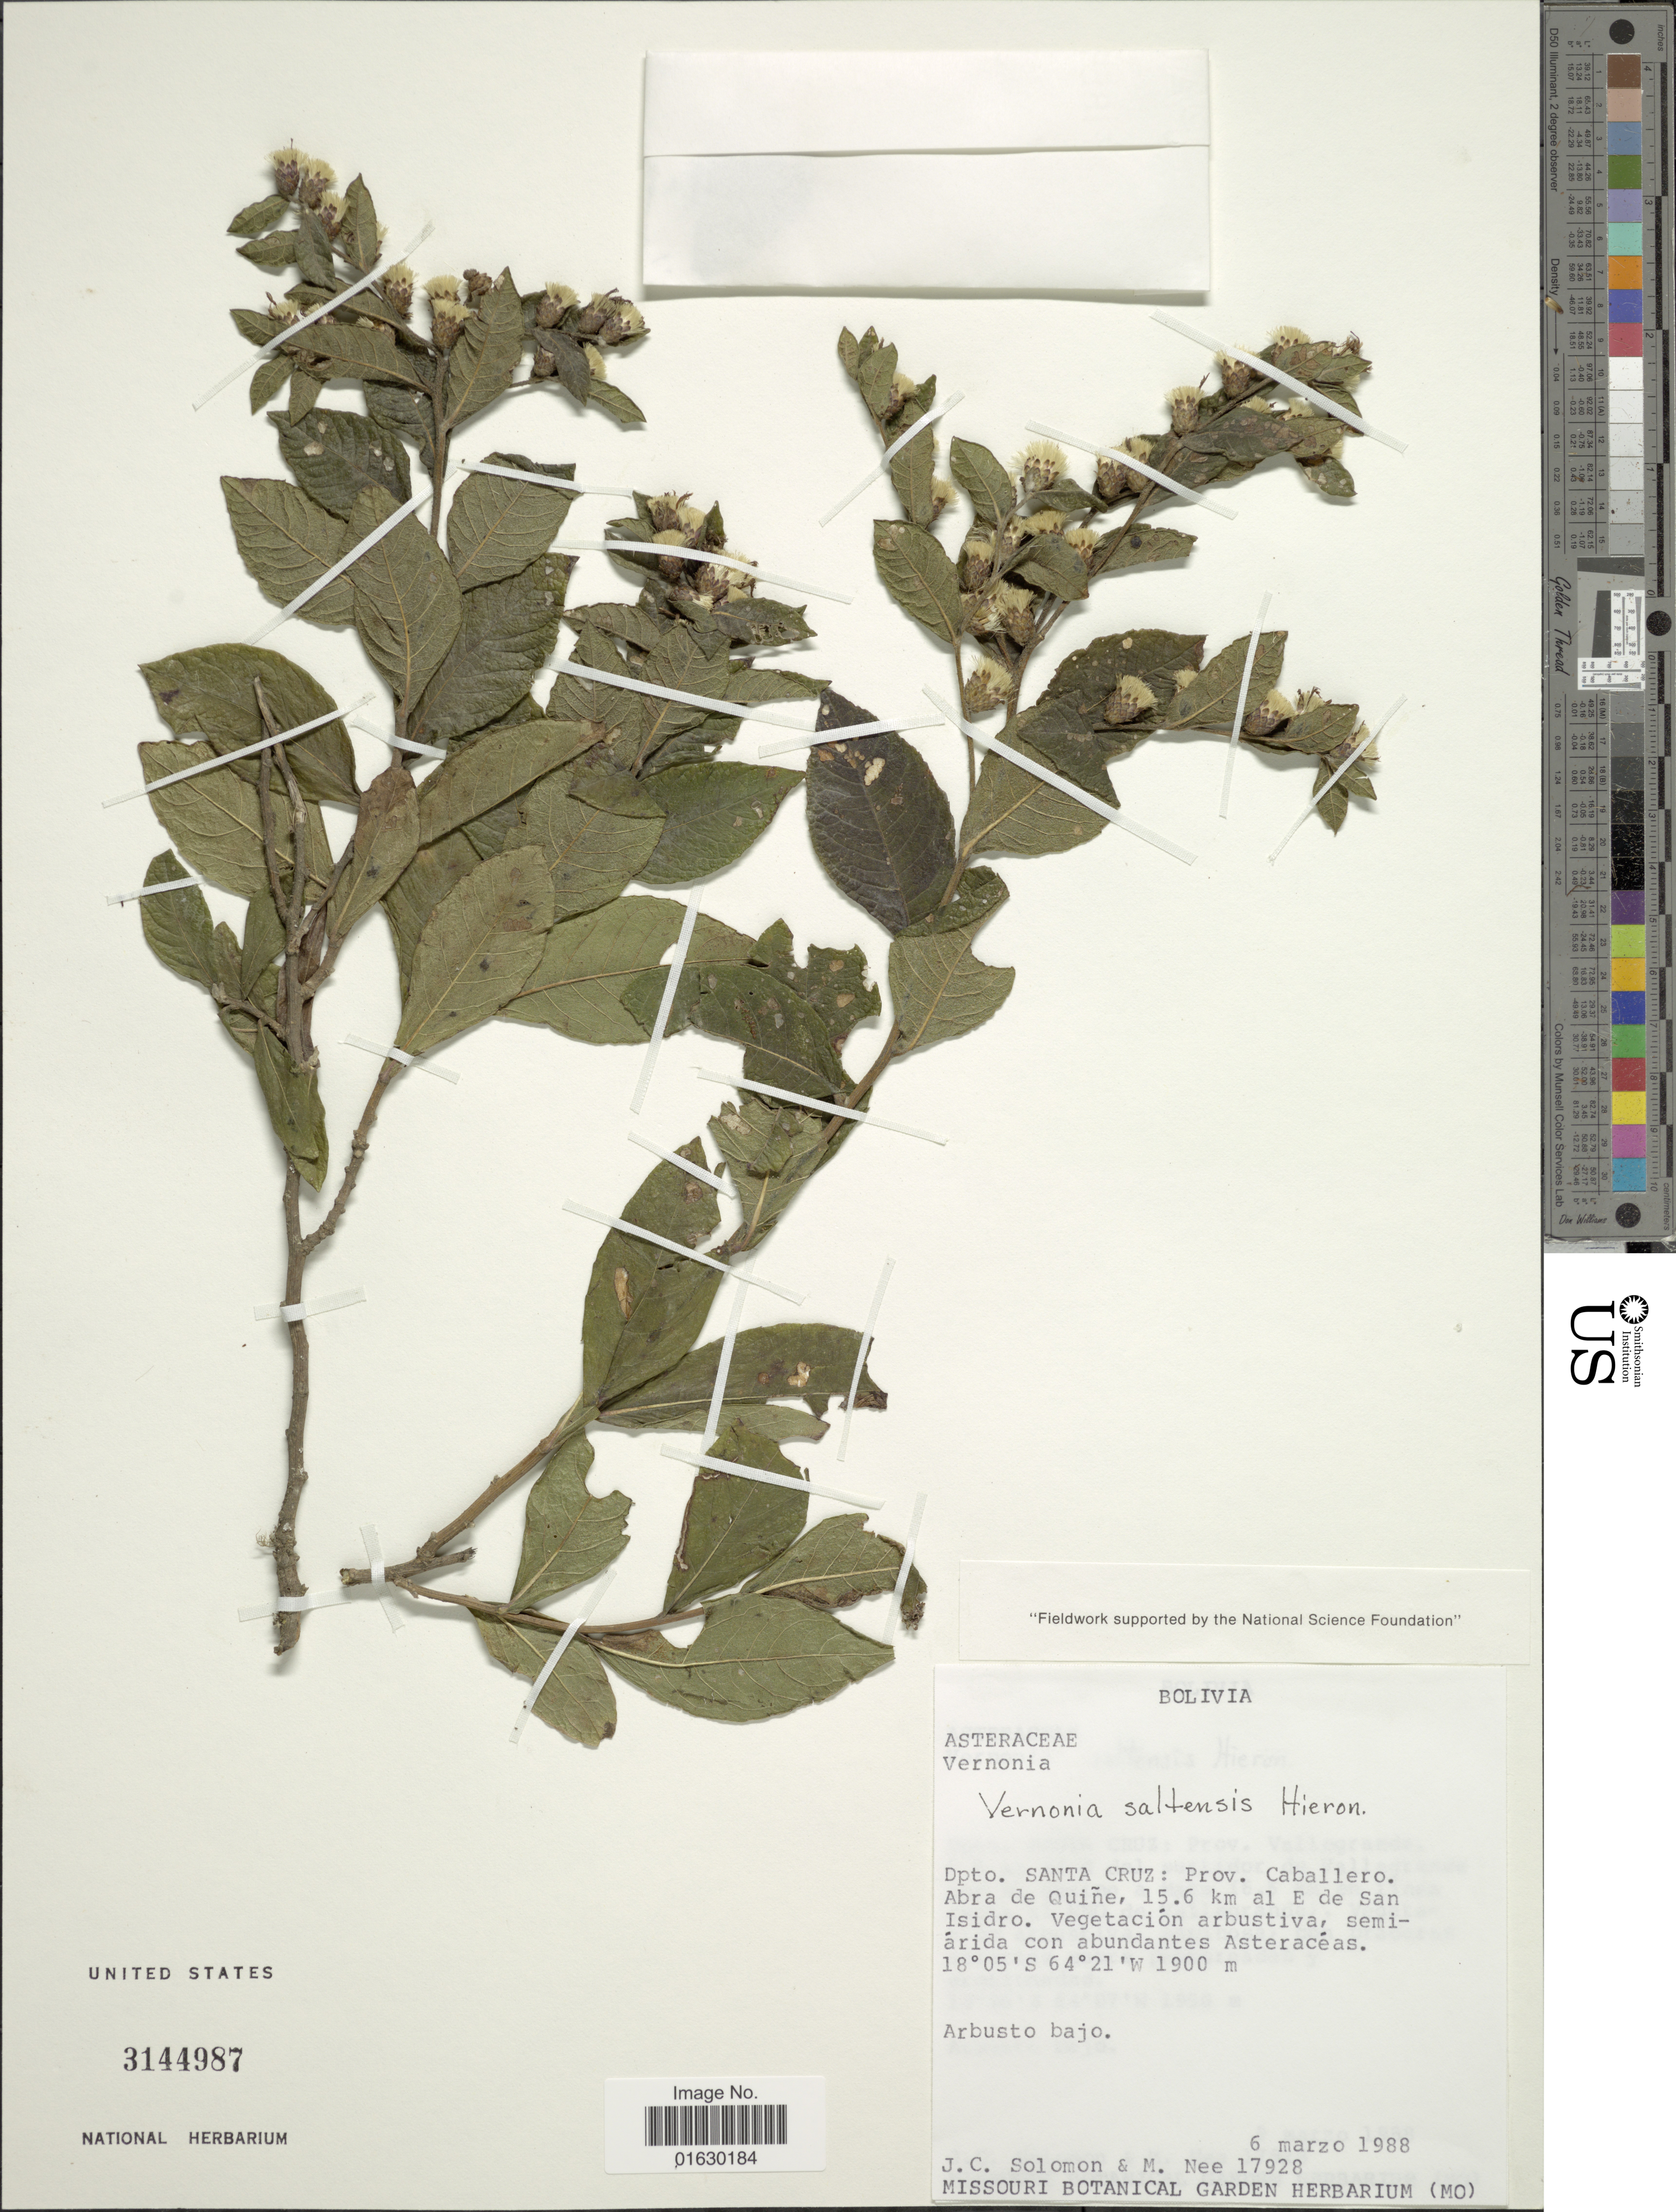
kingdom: Plantae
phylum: Tracheophyta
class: Magnoliopsida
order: Asterales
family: Asteraceae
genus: Lessingianthus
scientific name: Lessingianthus saltensis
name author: (Hieron.) H. Rob.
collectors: J. C. Solomon & M. Nee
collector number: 17928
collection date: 1988-03-06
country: Bolivia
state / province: Santa Cruz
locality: Dpto. Santa Cruz, prov. Caballero, Abra de Quine, 15.6 km al E de San Isidro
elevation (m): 1900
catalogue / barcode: US 3144987